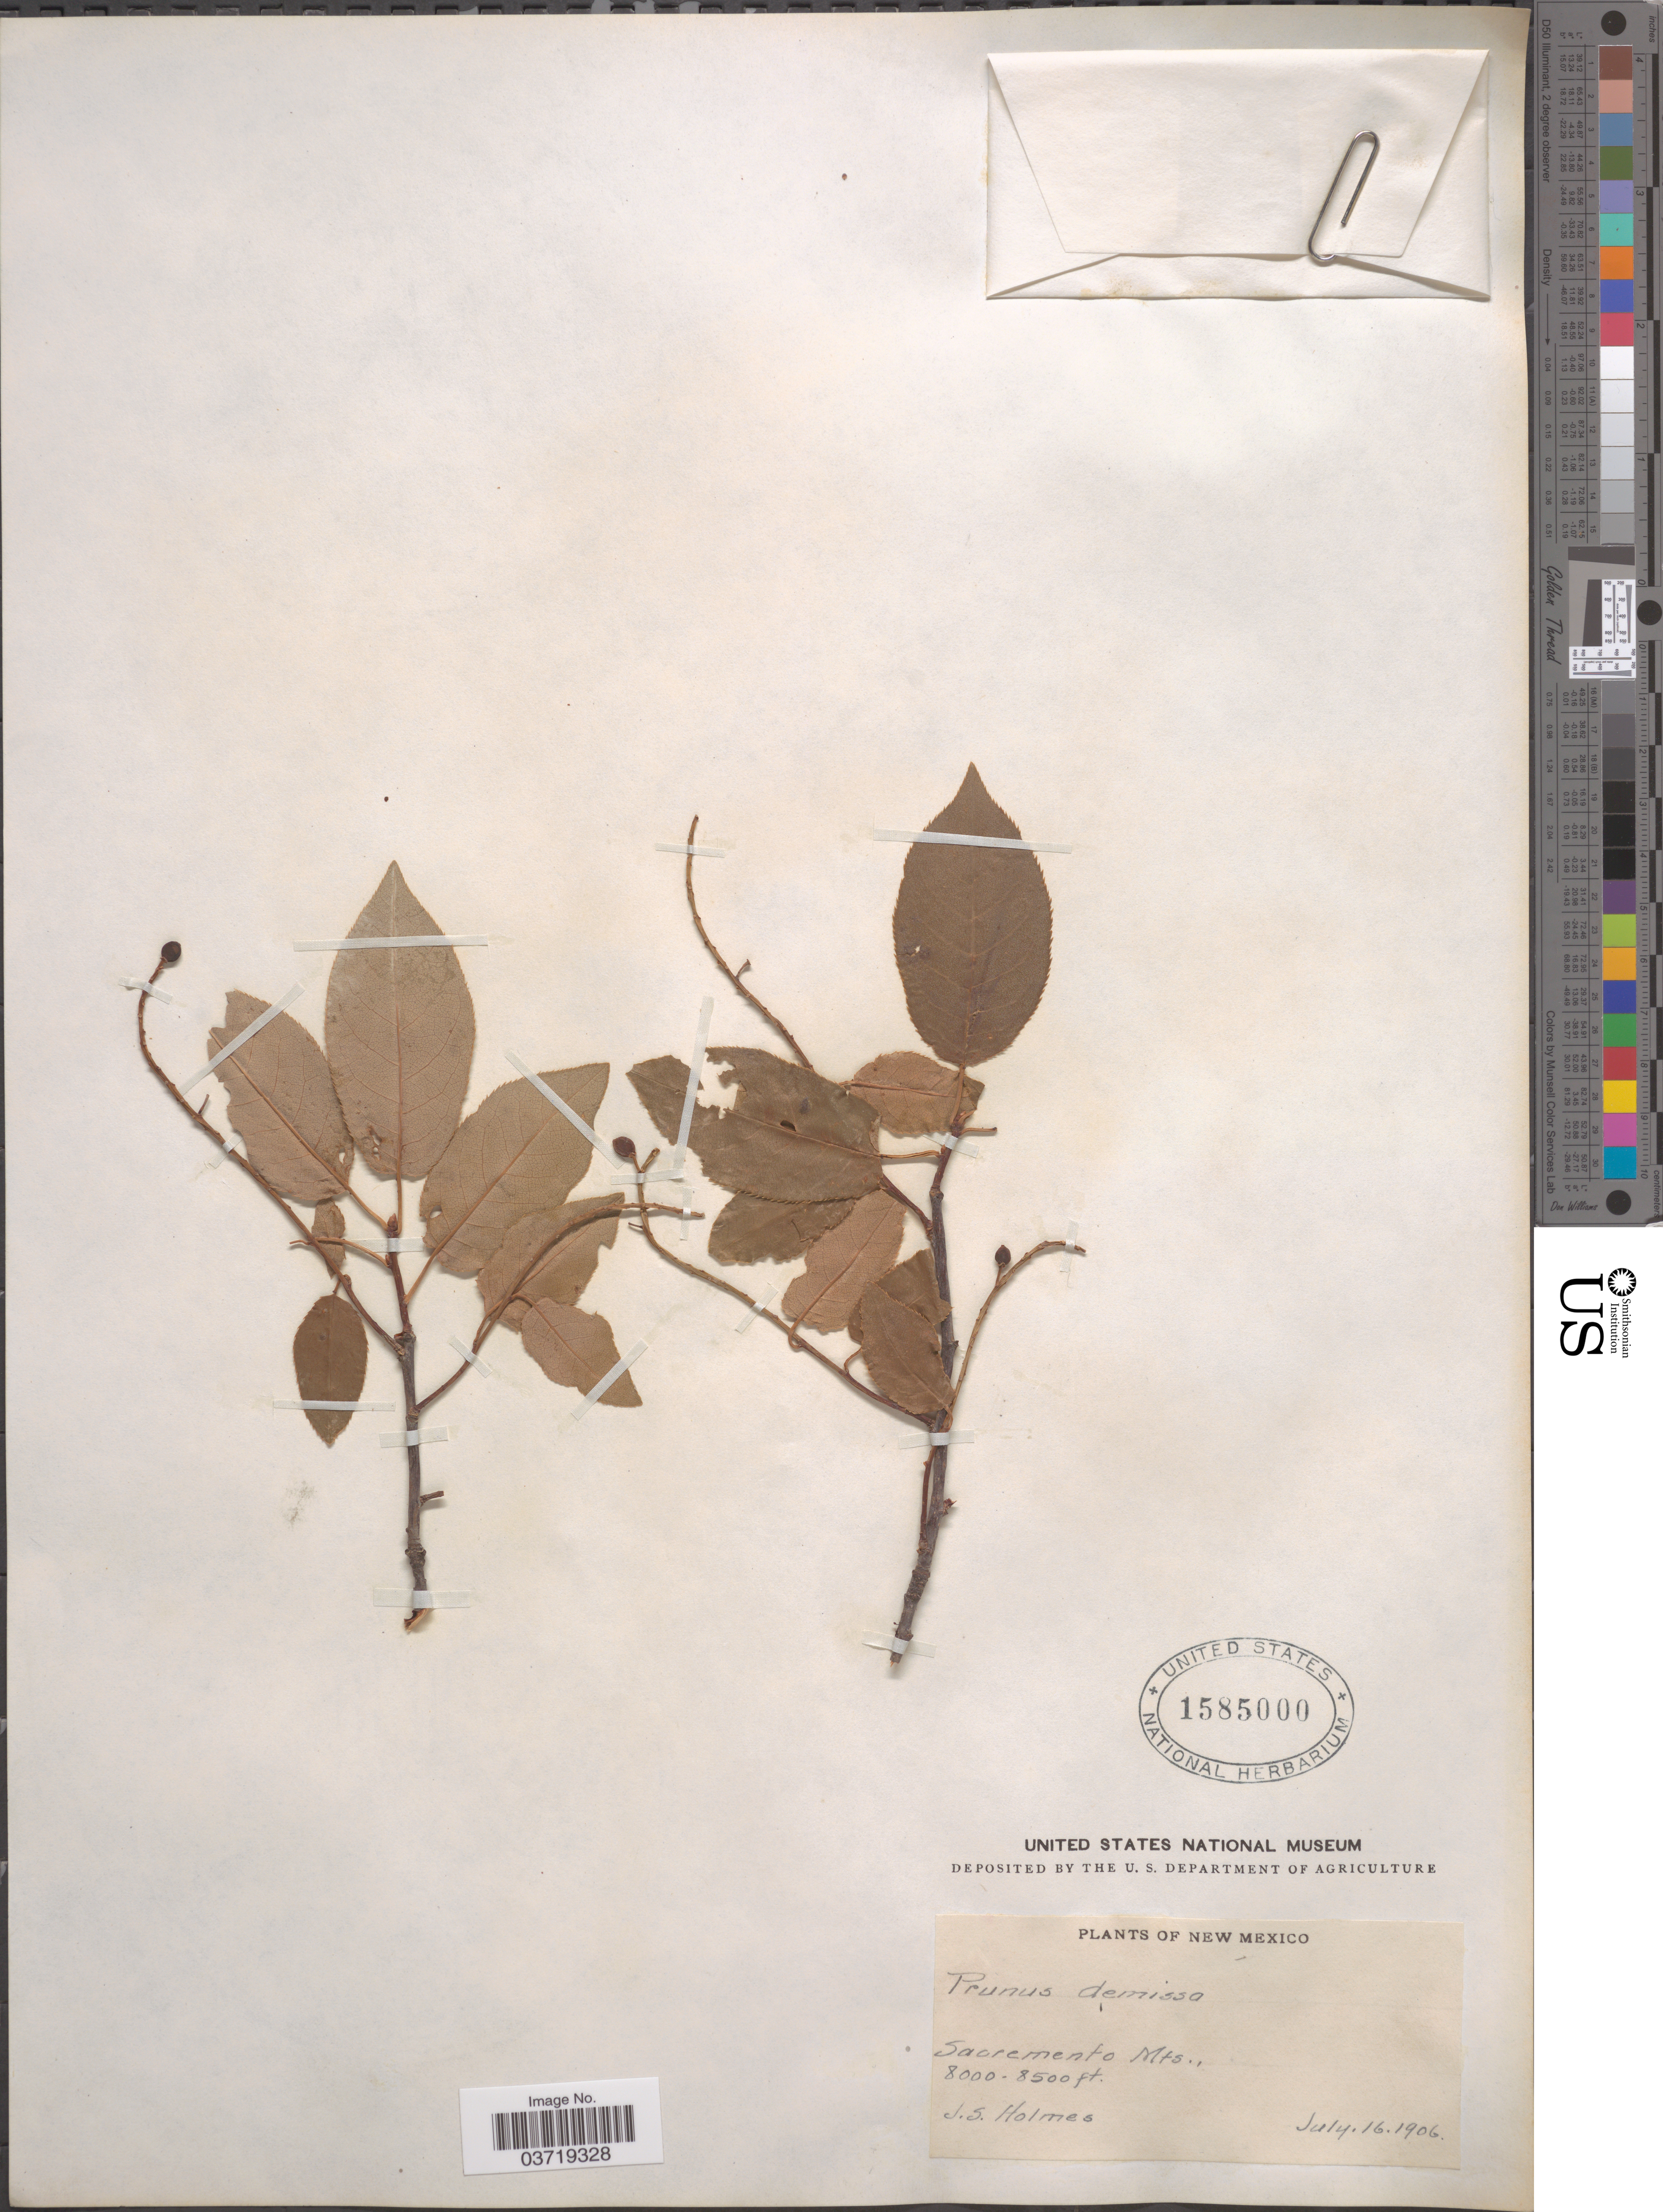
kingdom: Plantae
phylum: Tracheophyta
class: Magnoliopsida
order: Rosales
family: Rosaceae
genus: Prunus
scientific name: Prunus virginiana var. demissa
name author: (Nutt.) Torr.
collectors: J. Holmes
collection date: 1906-07-16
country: United States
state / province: New Mexico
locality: Sacramento Mts.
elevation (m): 2438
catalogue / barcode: US 1585000